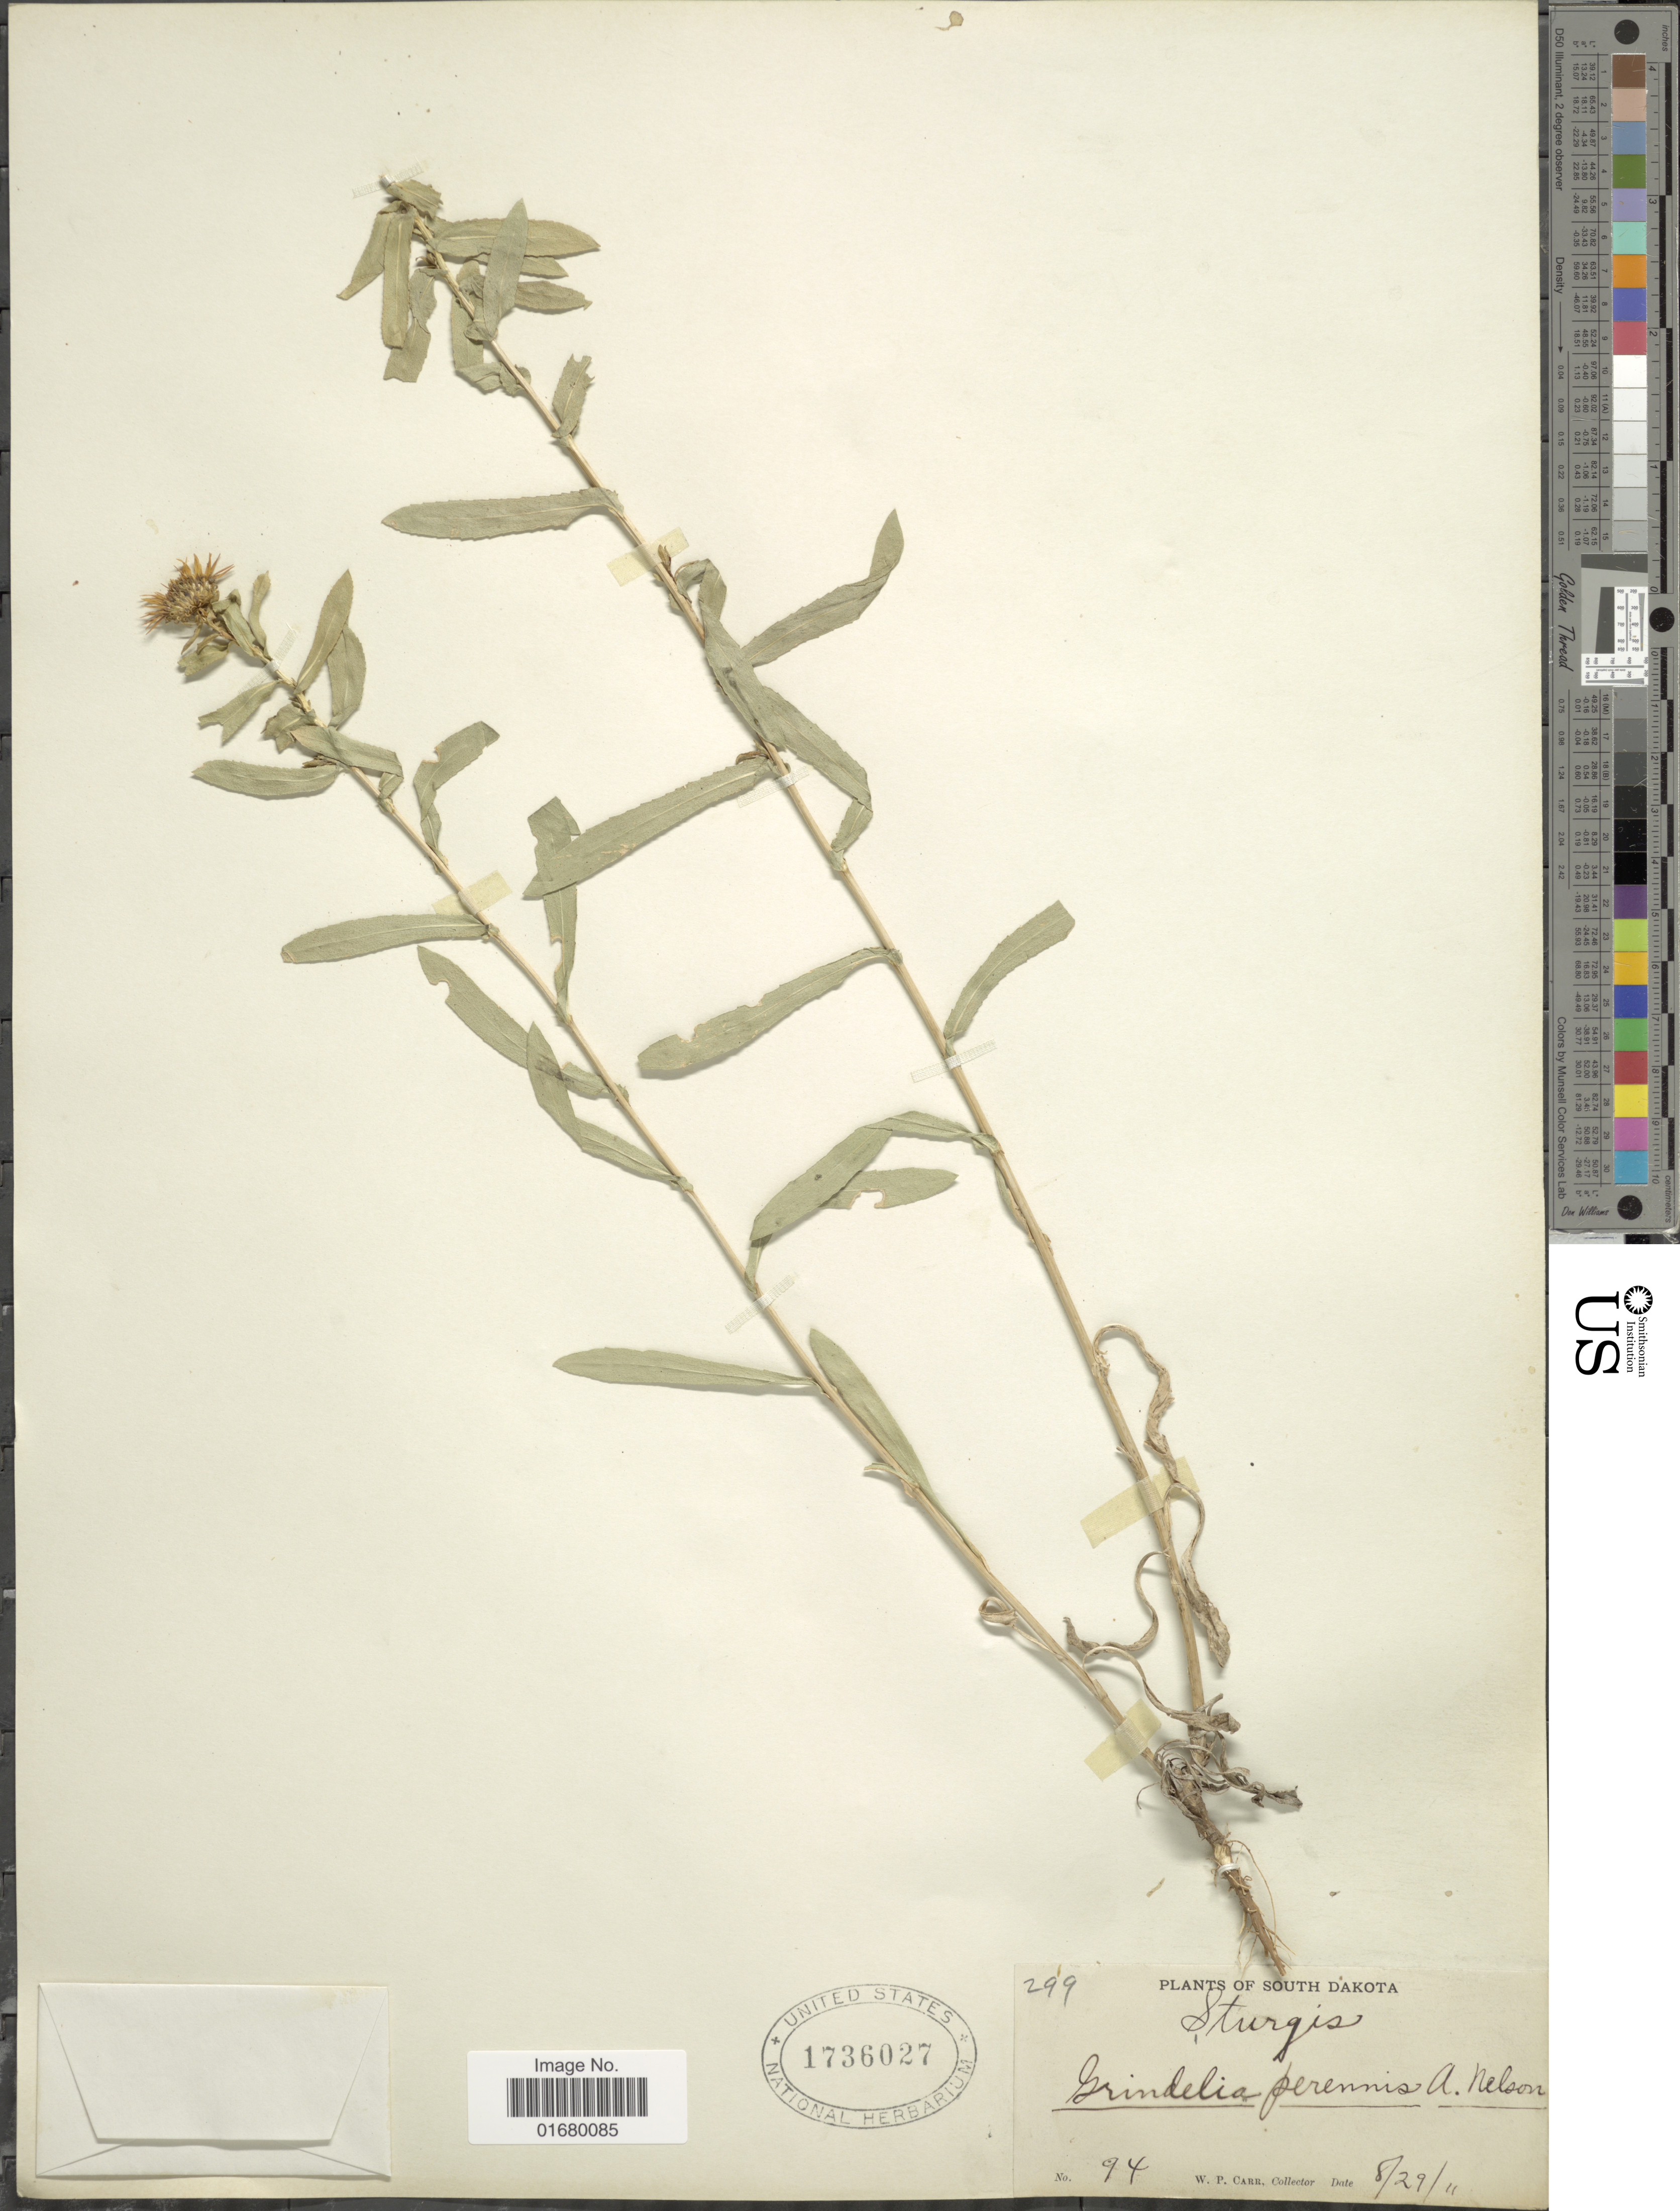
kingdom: Plantae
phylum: Tracheophyta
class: Magnoliopsida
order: Asterales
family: Asteraceae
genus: Grindelia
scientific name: Grindelia perennis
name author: A. Nelson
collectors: W. Carr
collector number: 94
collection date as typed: Transcribed d/m/y: 29/7/11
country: United States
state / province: South Dakota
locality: Sturgis.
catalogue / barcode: US 1736027